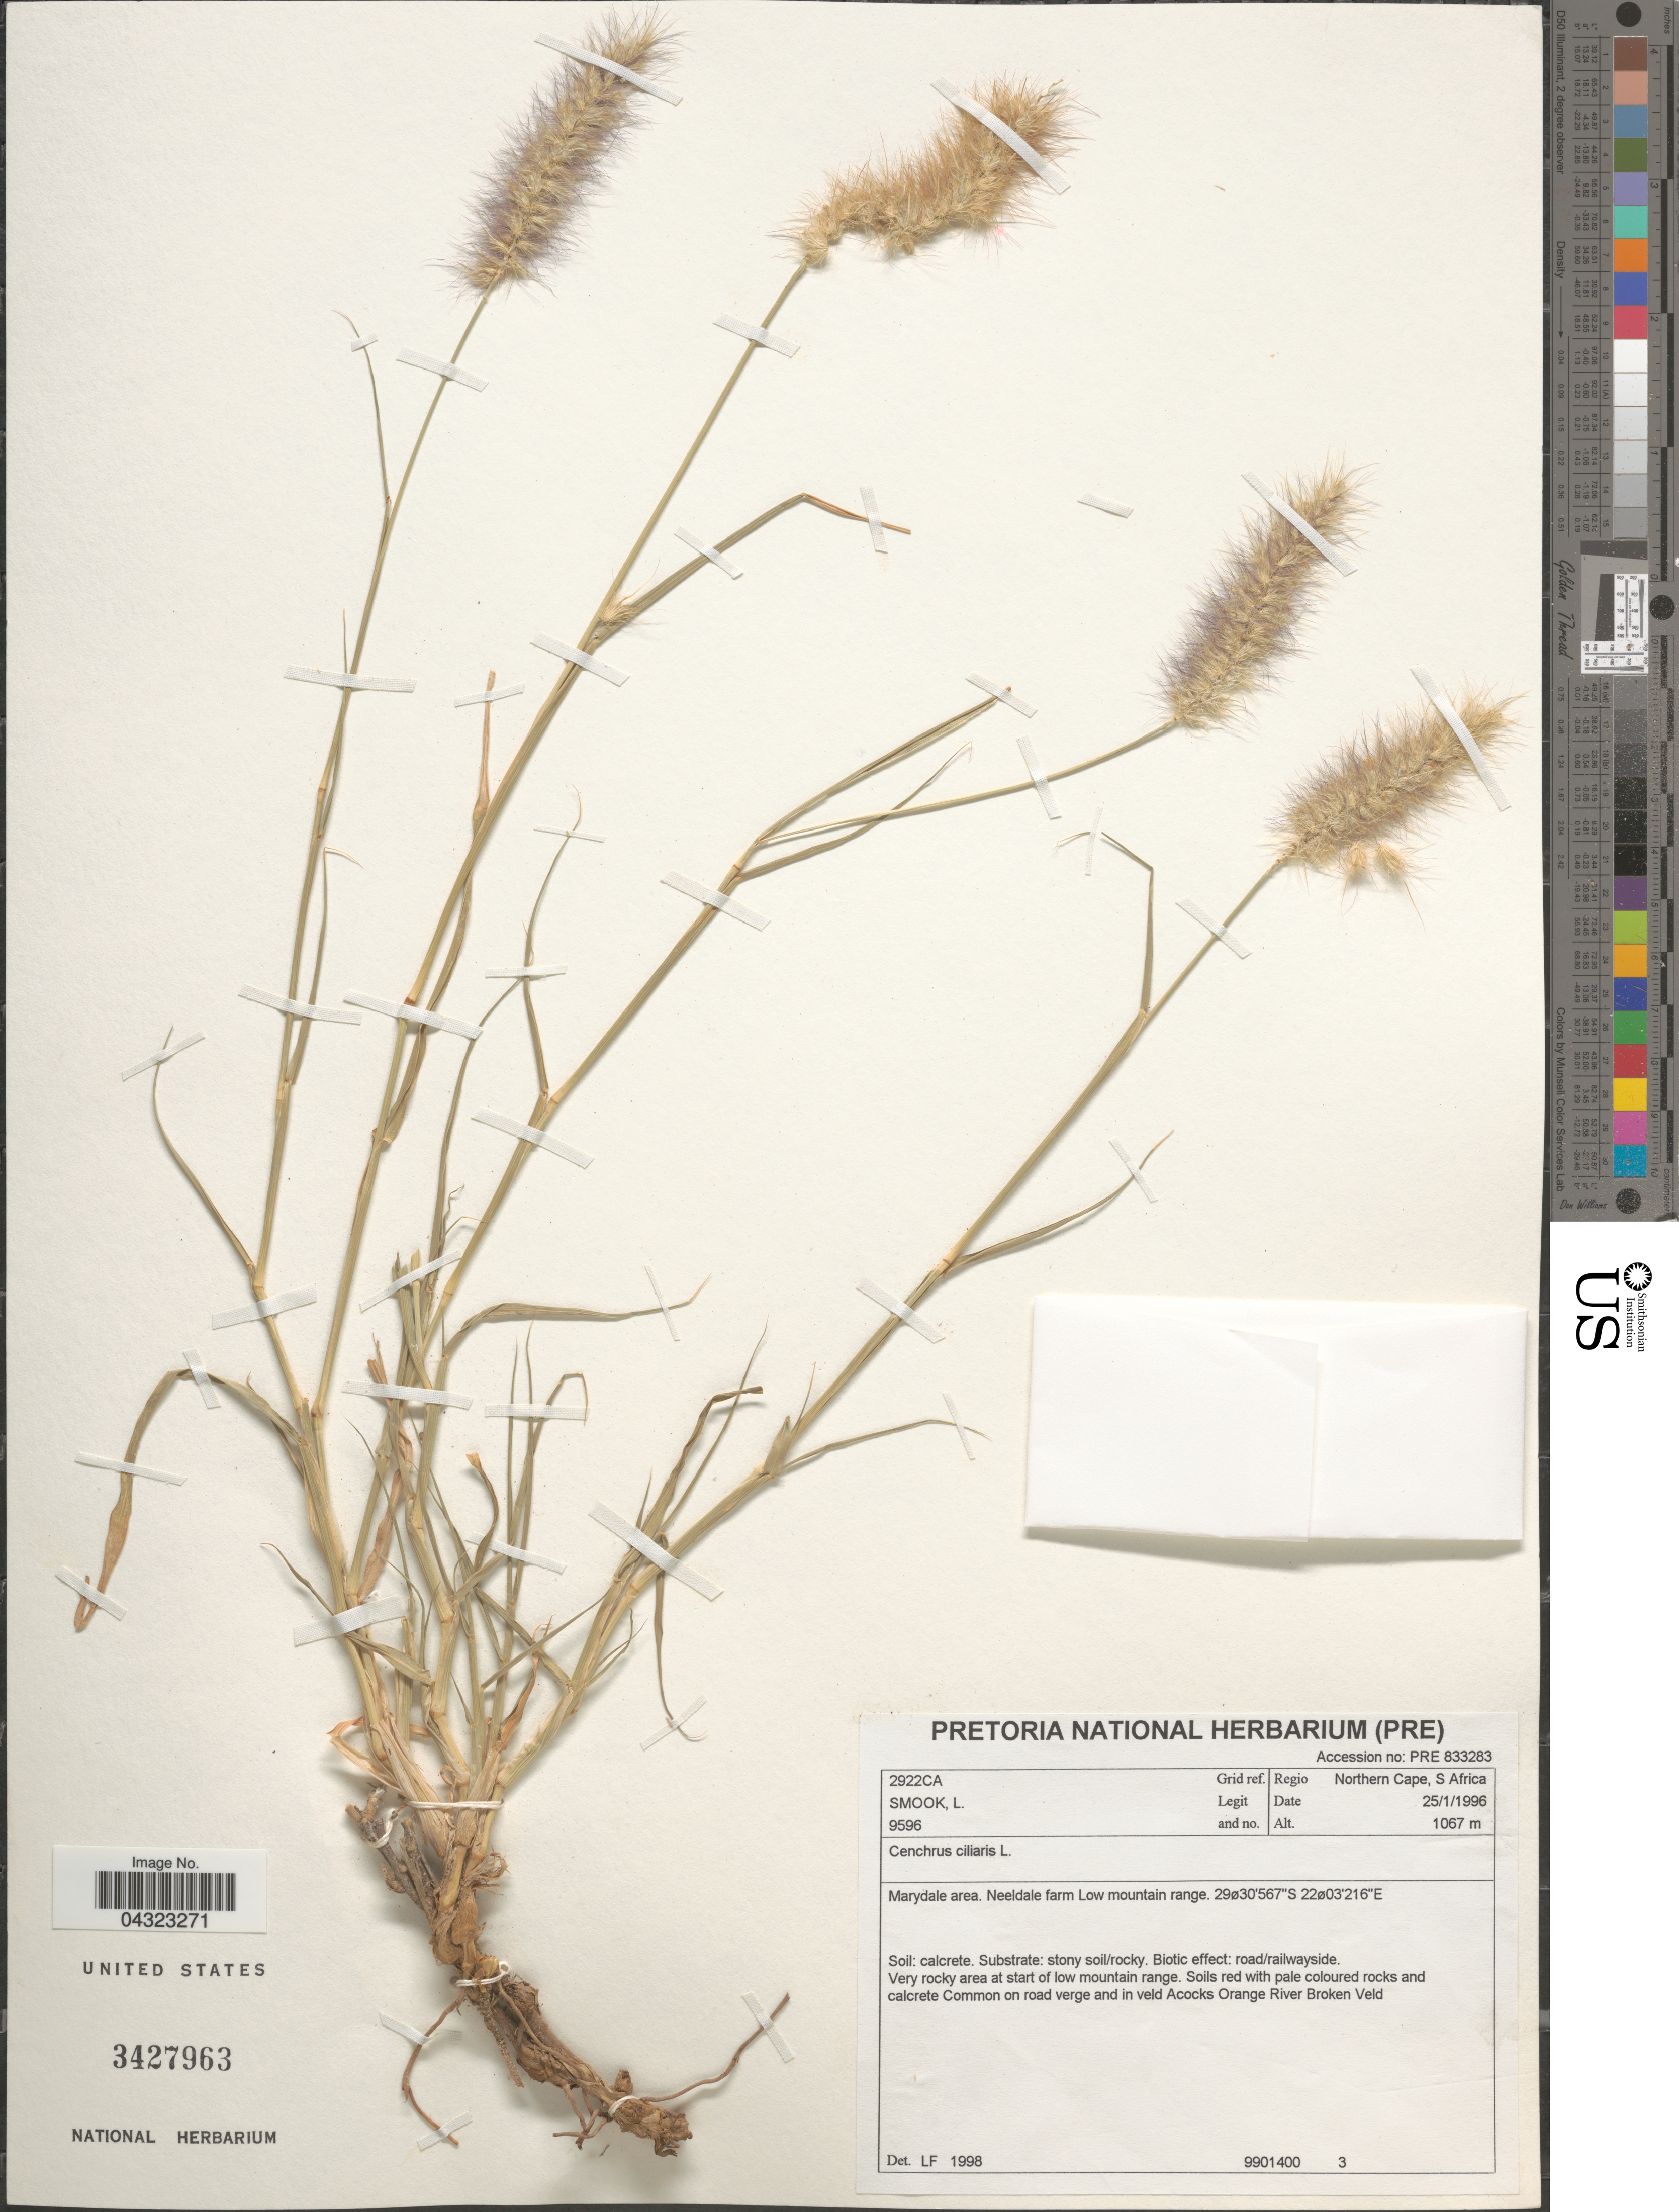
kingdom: Plantae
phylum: Tracheophyta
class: Liliopsida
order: Poales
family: Poaceae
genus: Cenchrus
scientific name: Cenchrus ciliaris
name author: L.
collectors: L. Smook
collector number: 9596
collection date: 1996-01-25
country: South Africa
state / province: Northern Cape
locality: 2922CA Grid ref. Regio Northern Cape. Marydale area. Neeldale farm Low mountain range. Very rocky area at start of low mountain range. Common on road verge and in veld Acocks Orange River Broken Veld.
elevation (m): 1067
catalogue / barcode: US 3427963